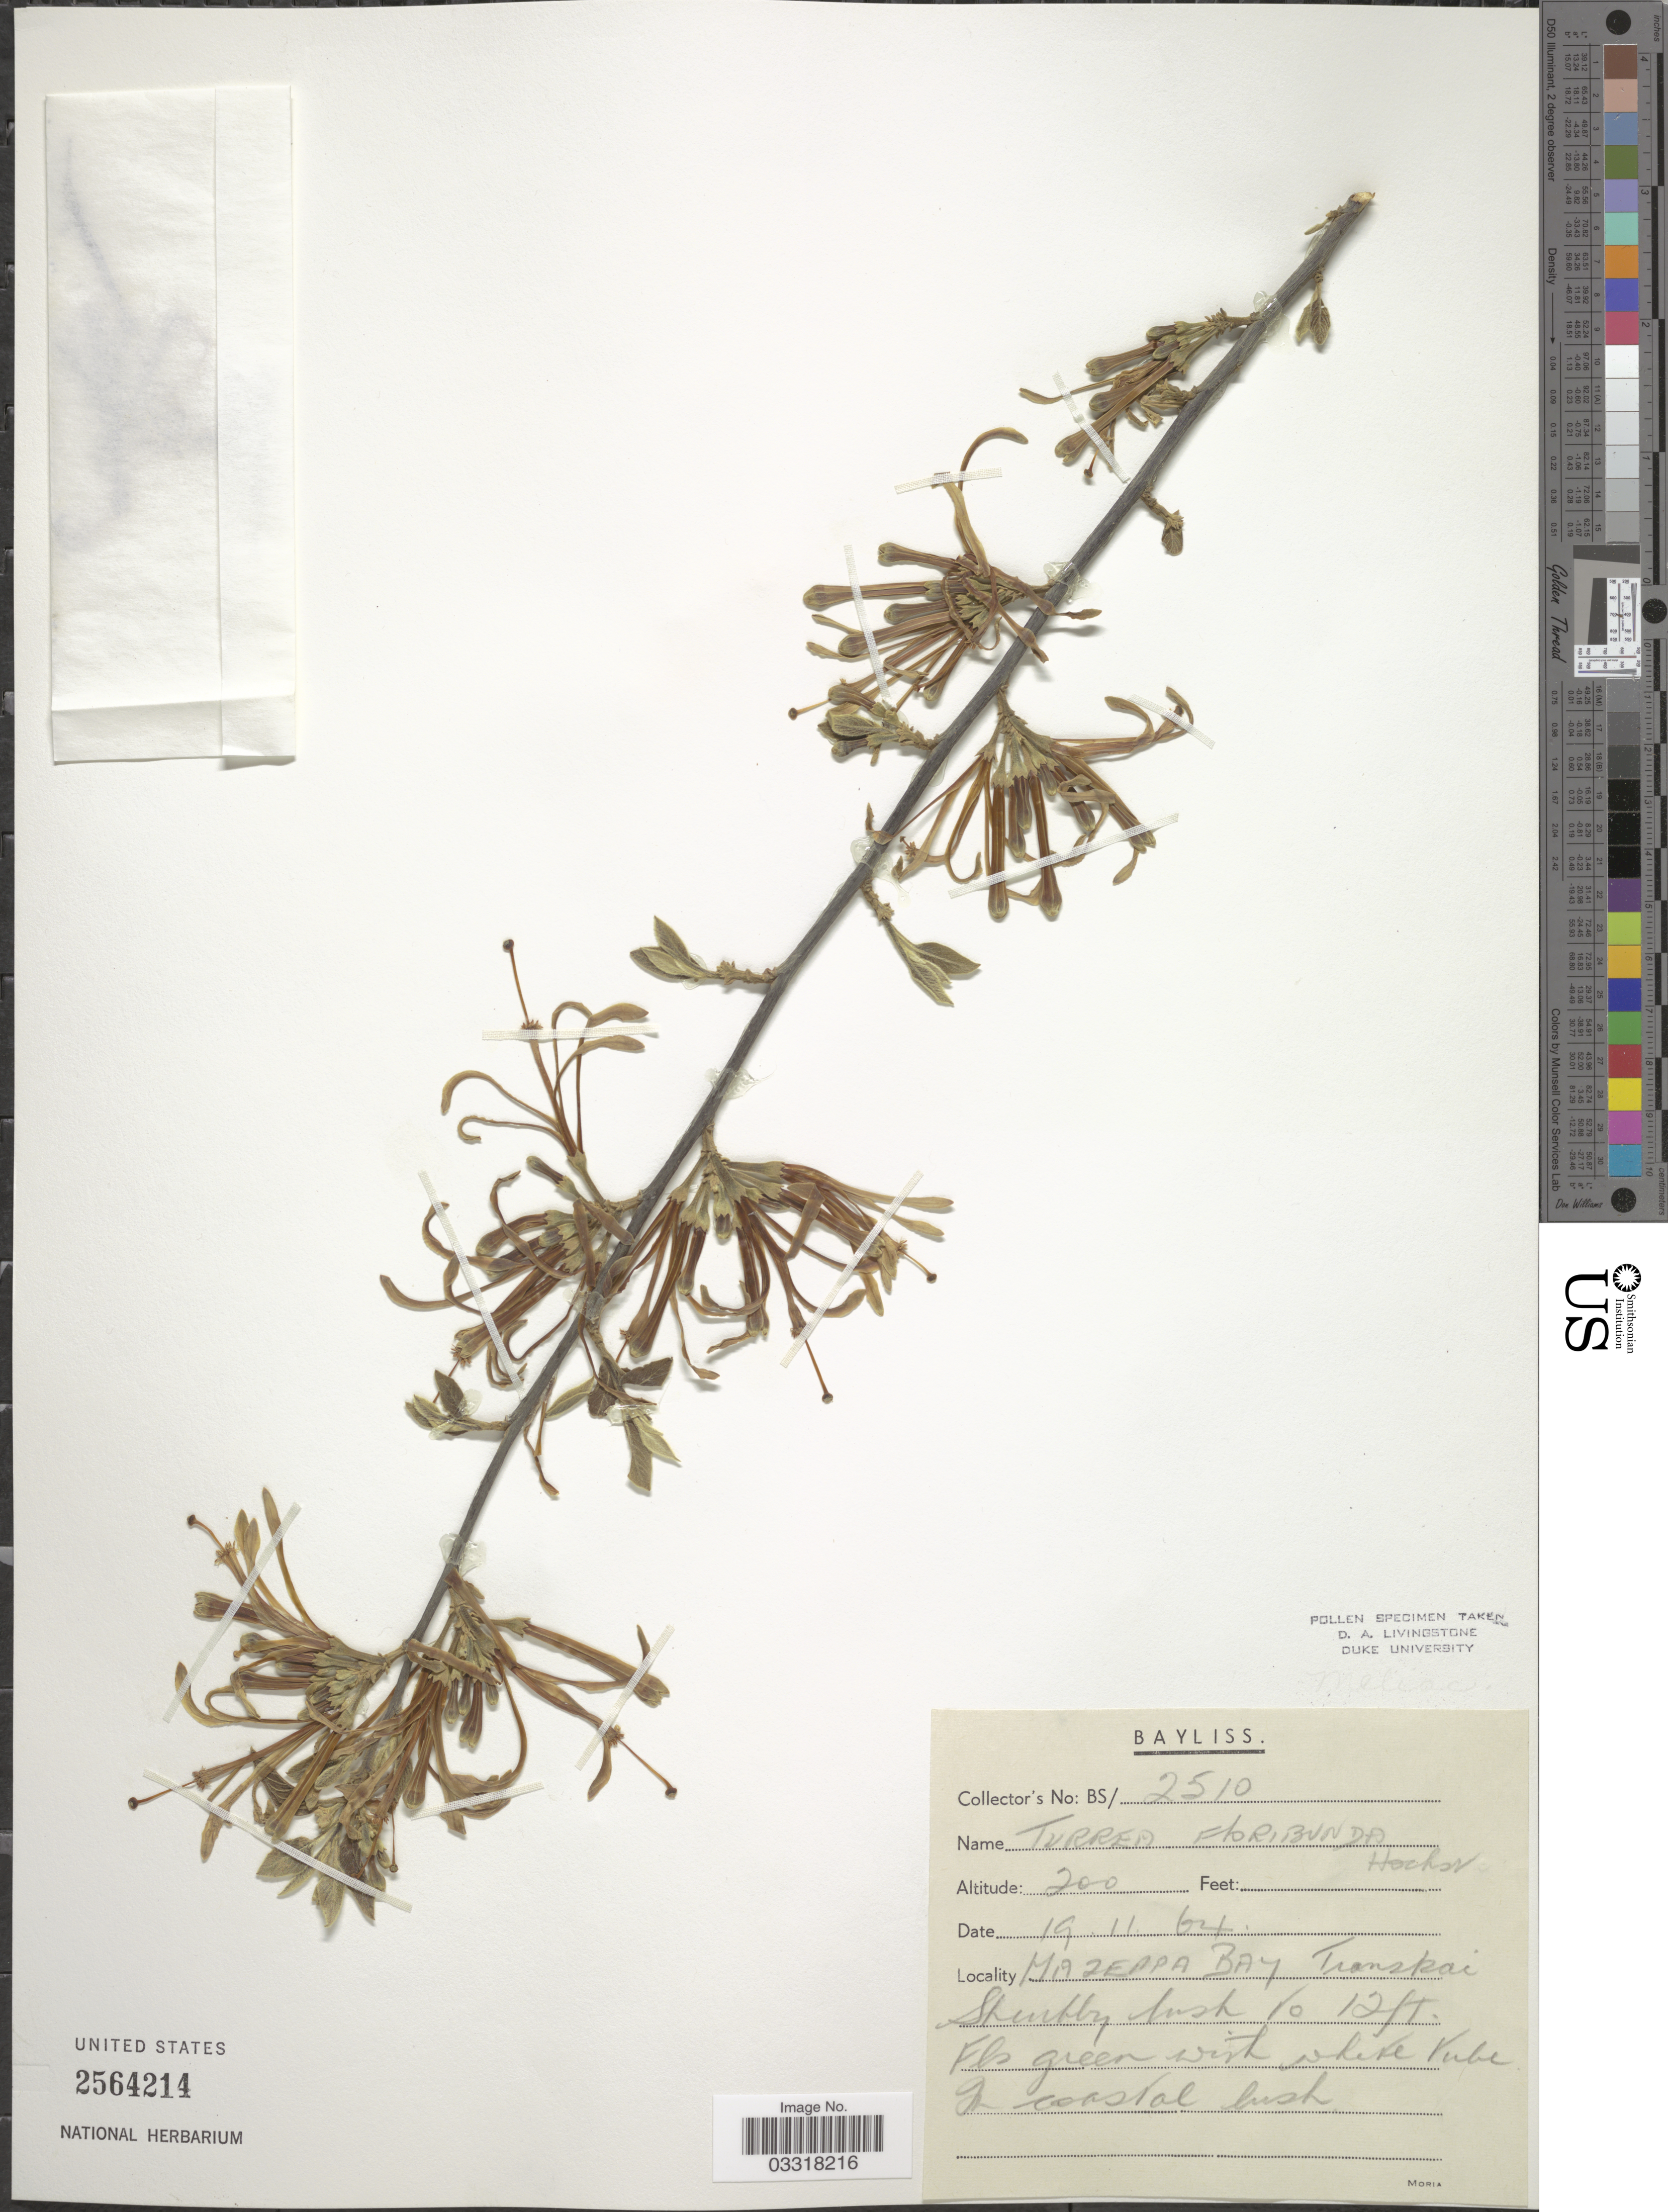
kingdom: Plantae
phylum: Tracheophyta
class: Magnoliopsida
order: Sapindales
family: Meliaceae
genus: Turraea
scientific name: Turraea floribunda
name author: Hochst.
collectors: Bayliss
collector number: BS/2510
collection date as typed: Transcribed d/m/y: 19/11/64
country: South Africa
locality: Mazeppa Bay Transkai.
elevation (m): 61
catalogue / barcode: US 2564214